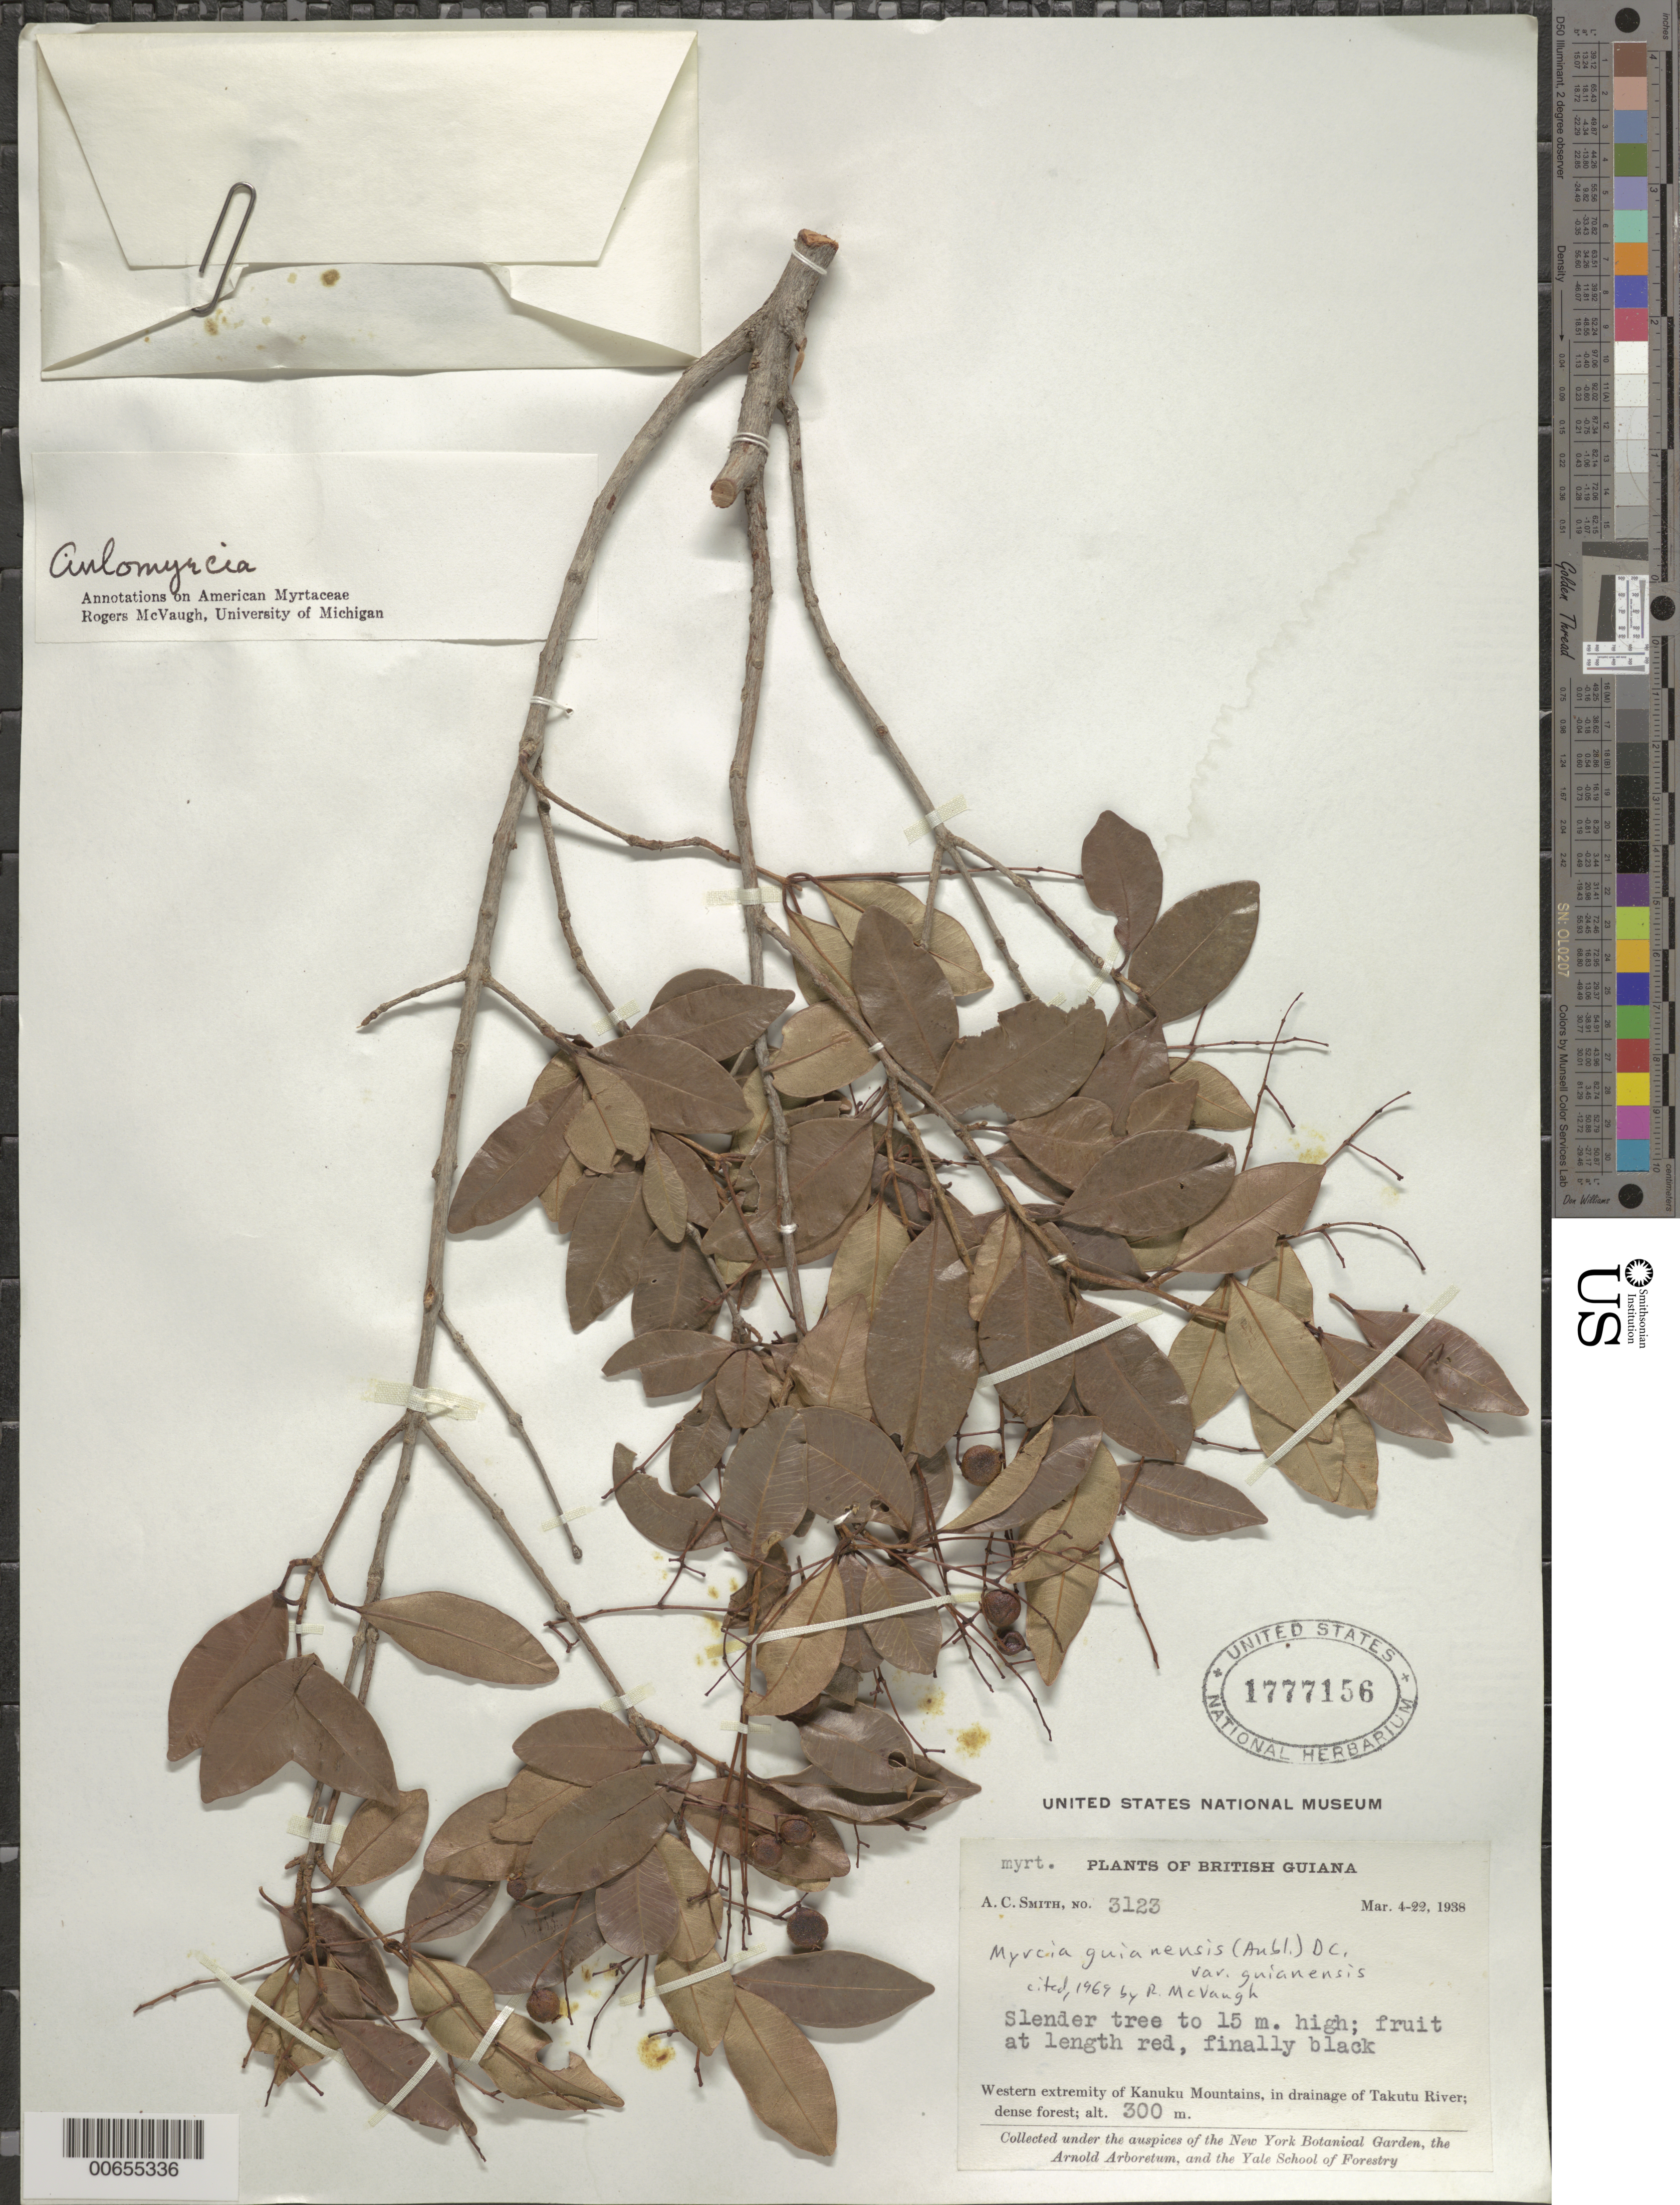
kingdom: Plantae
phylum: Tracheophyta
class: Magnoliopsida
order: Myrtales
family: Myrtaceae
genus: Myrcia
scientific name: Myrcia guianensis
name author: (Aubl.) DC.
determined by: McVaugh, R.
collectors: A. C. Smith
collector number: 3123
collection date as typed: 4-Mar-38 to 22-Mar-38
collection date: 1938-03-04/1938-03-22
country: Guyana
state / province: U. Takutu-U. Essequibo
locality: Kanuku Mts., drainage of Takutu R., western extremity of Kanuku Mountains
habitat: Dense forest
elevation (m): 300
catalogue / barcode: US 1777156